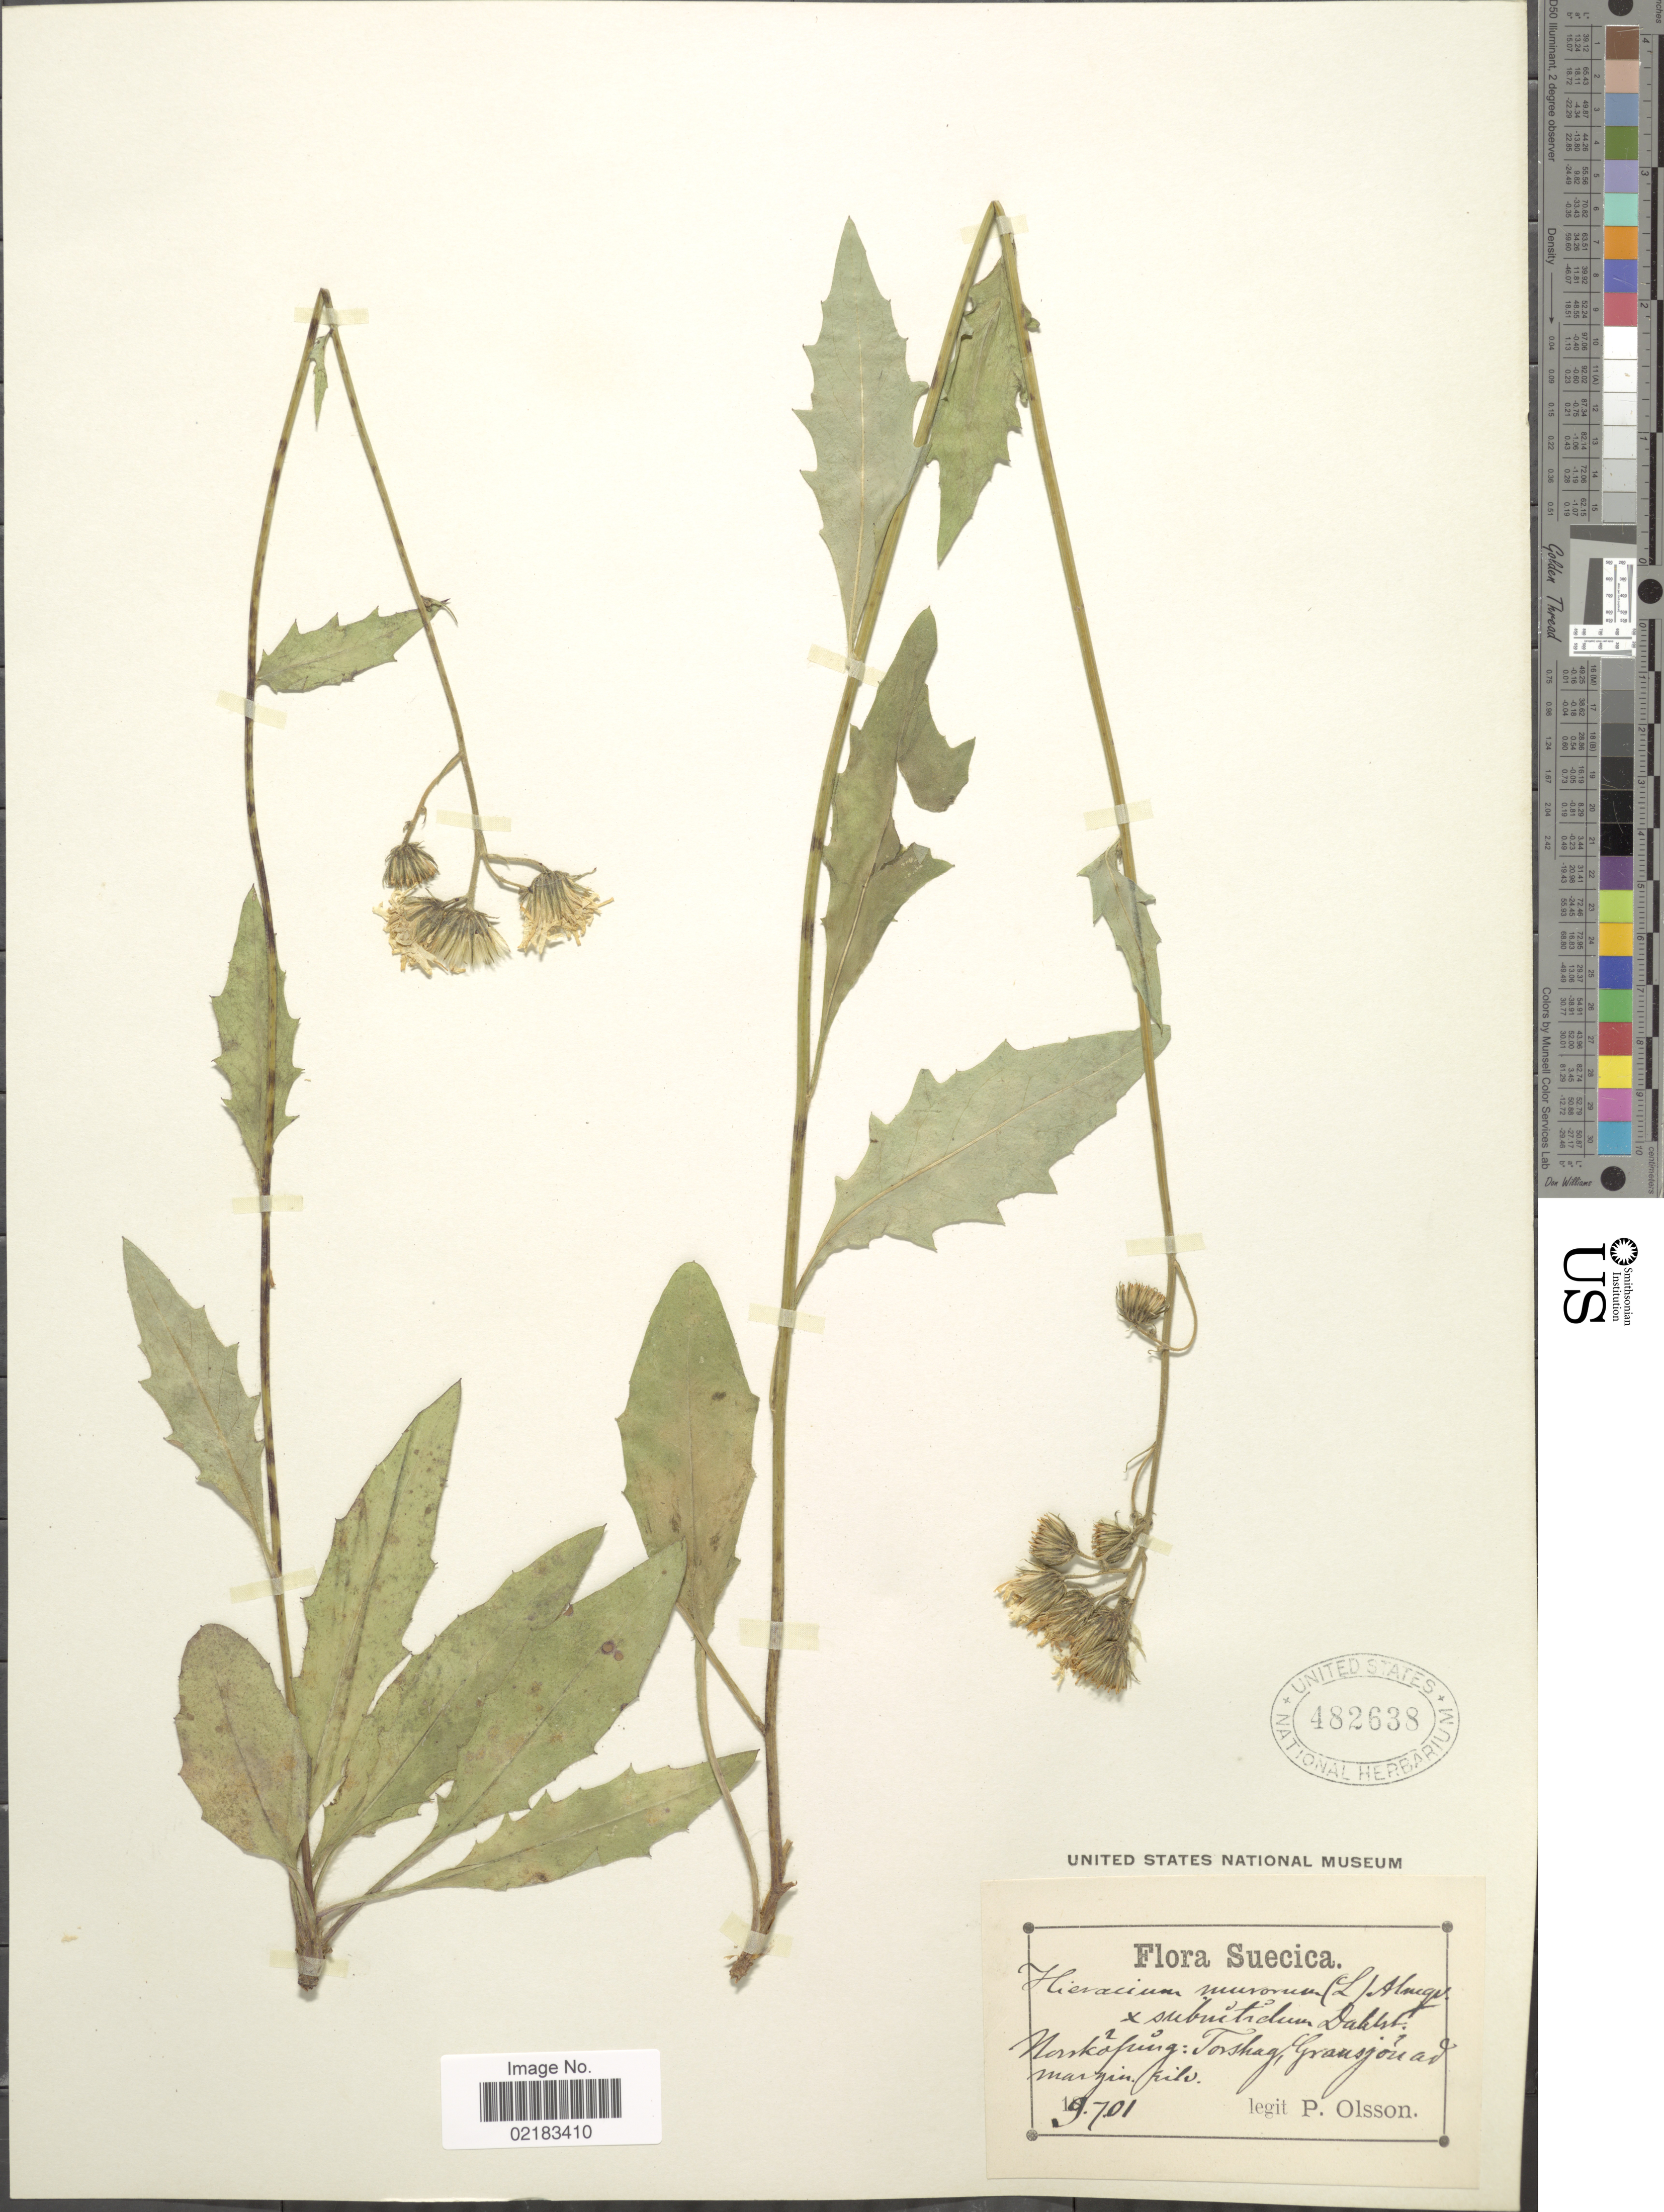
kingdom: Plantae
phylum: Tracheophyta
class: Magnoliopsida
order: Asterales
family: Asteraceae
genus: Hieracium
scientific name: Hieracium murorum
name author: L.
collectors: P. Olsson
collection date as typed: Transcribed d/m/y: 19/7/01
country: Sweden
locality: Norrköping: Torshag, Gransjo ad margin eile. [interpreted]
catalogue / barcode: US 482638